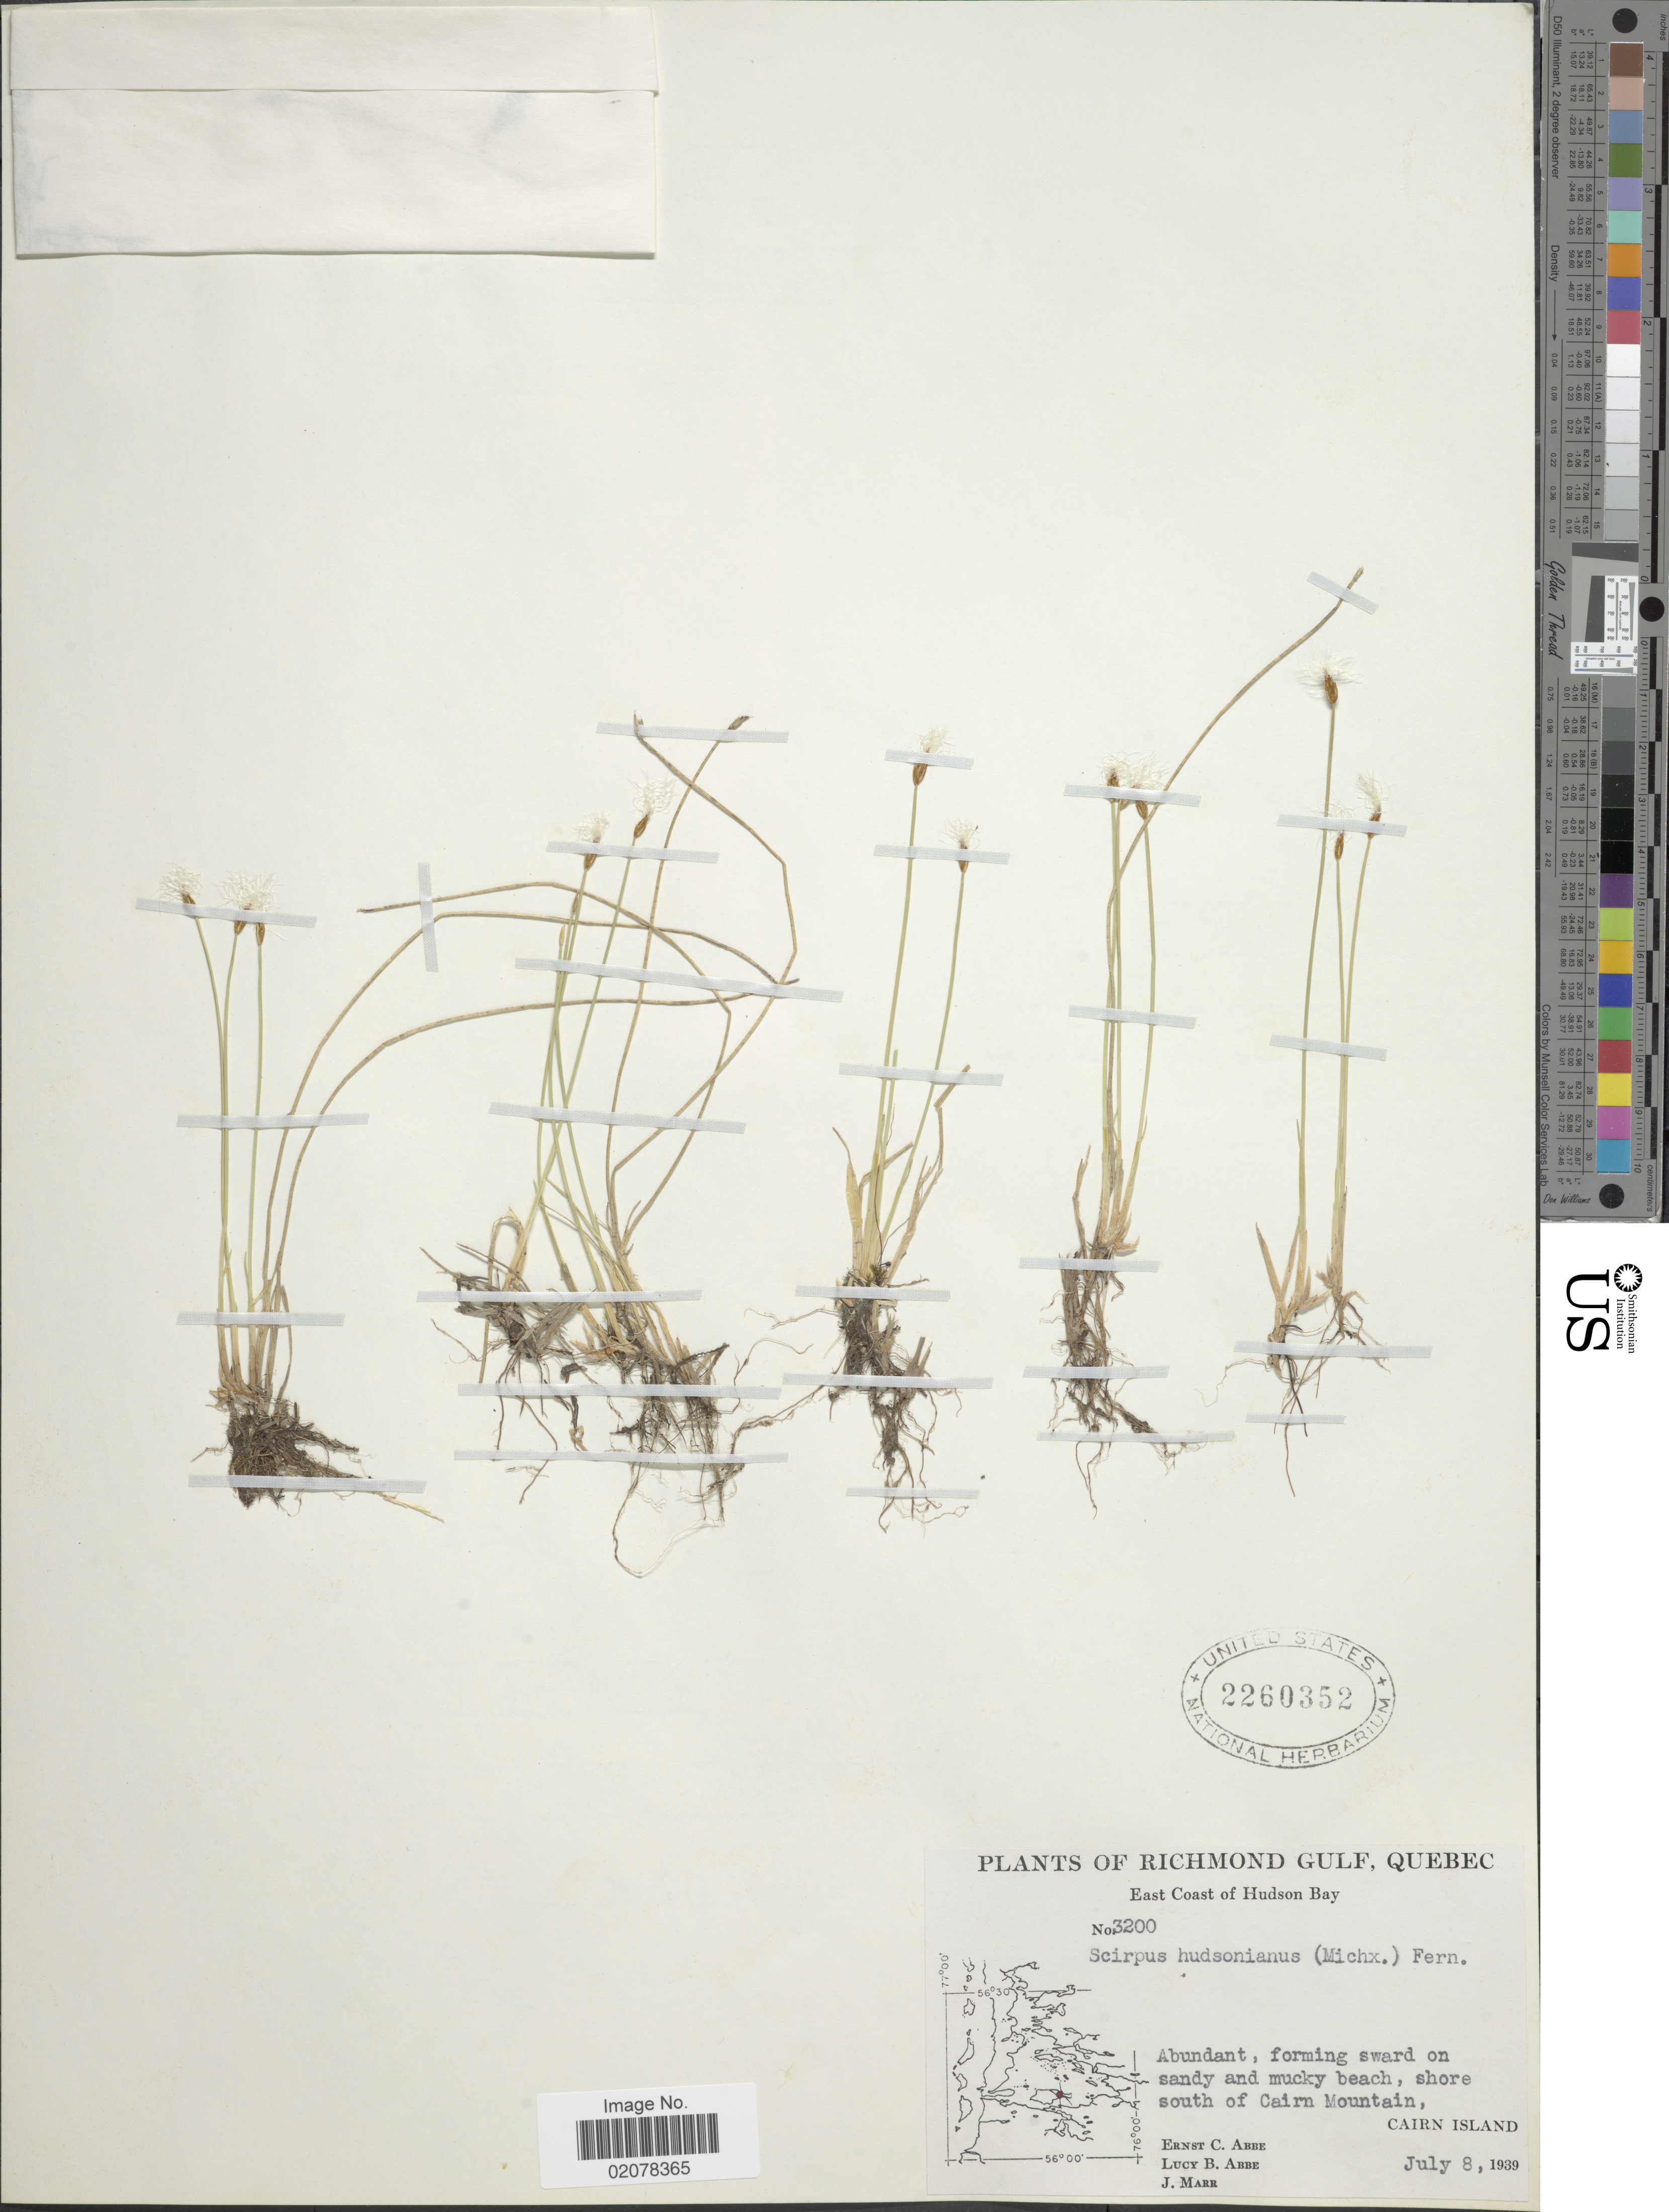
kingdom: Plantae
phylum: Tracheophyta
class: Liliopsida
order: Poales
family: Cyperaceae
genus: Trichophorum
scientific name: Trichophorum alpinum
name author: (L.) Pers.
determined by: Strong, M. T., (US), Smithsonian Institution - National Museum of Natural History (UNITED STATES)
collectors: E. C. Abbe, L. B. Abbe & J. Marr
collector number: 3200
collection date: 1939-07-08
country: Canada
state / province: Quebec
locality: Richmond Gulf, East Coast of Hudson Bay, forming sward on sandy and mucky beach, shore south of Cairn Mountain, Cairn Island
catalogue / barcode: US 2260352